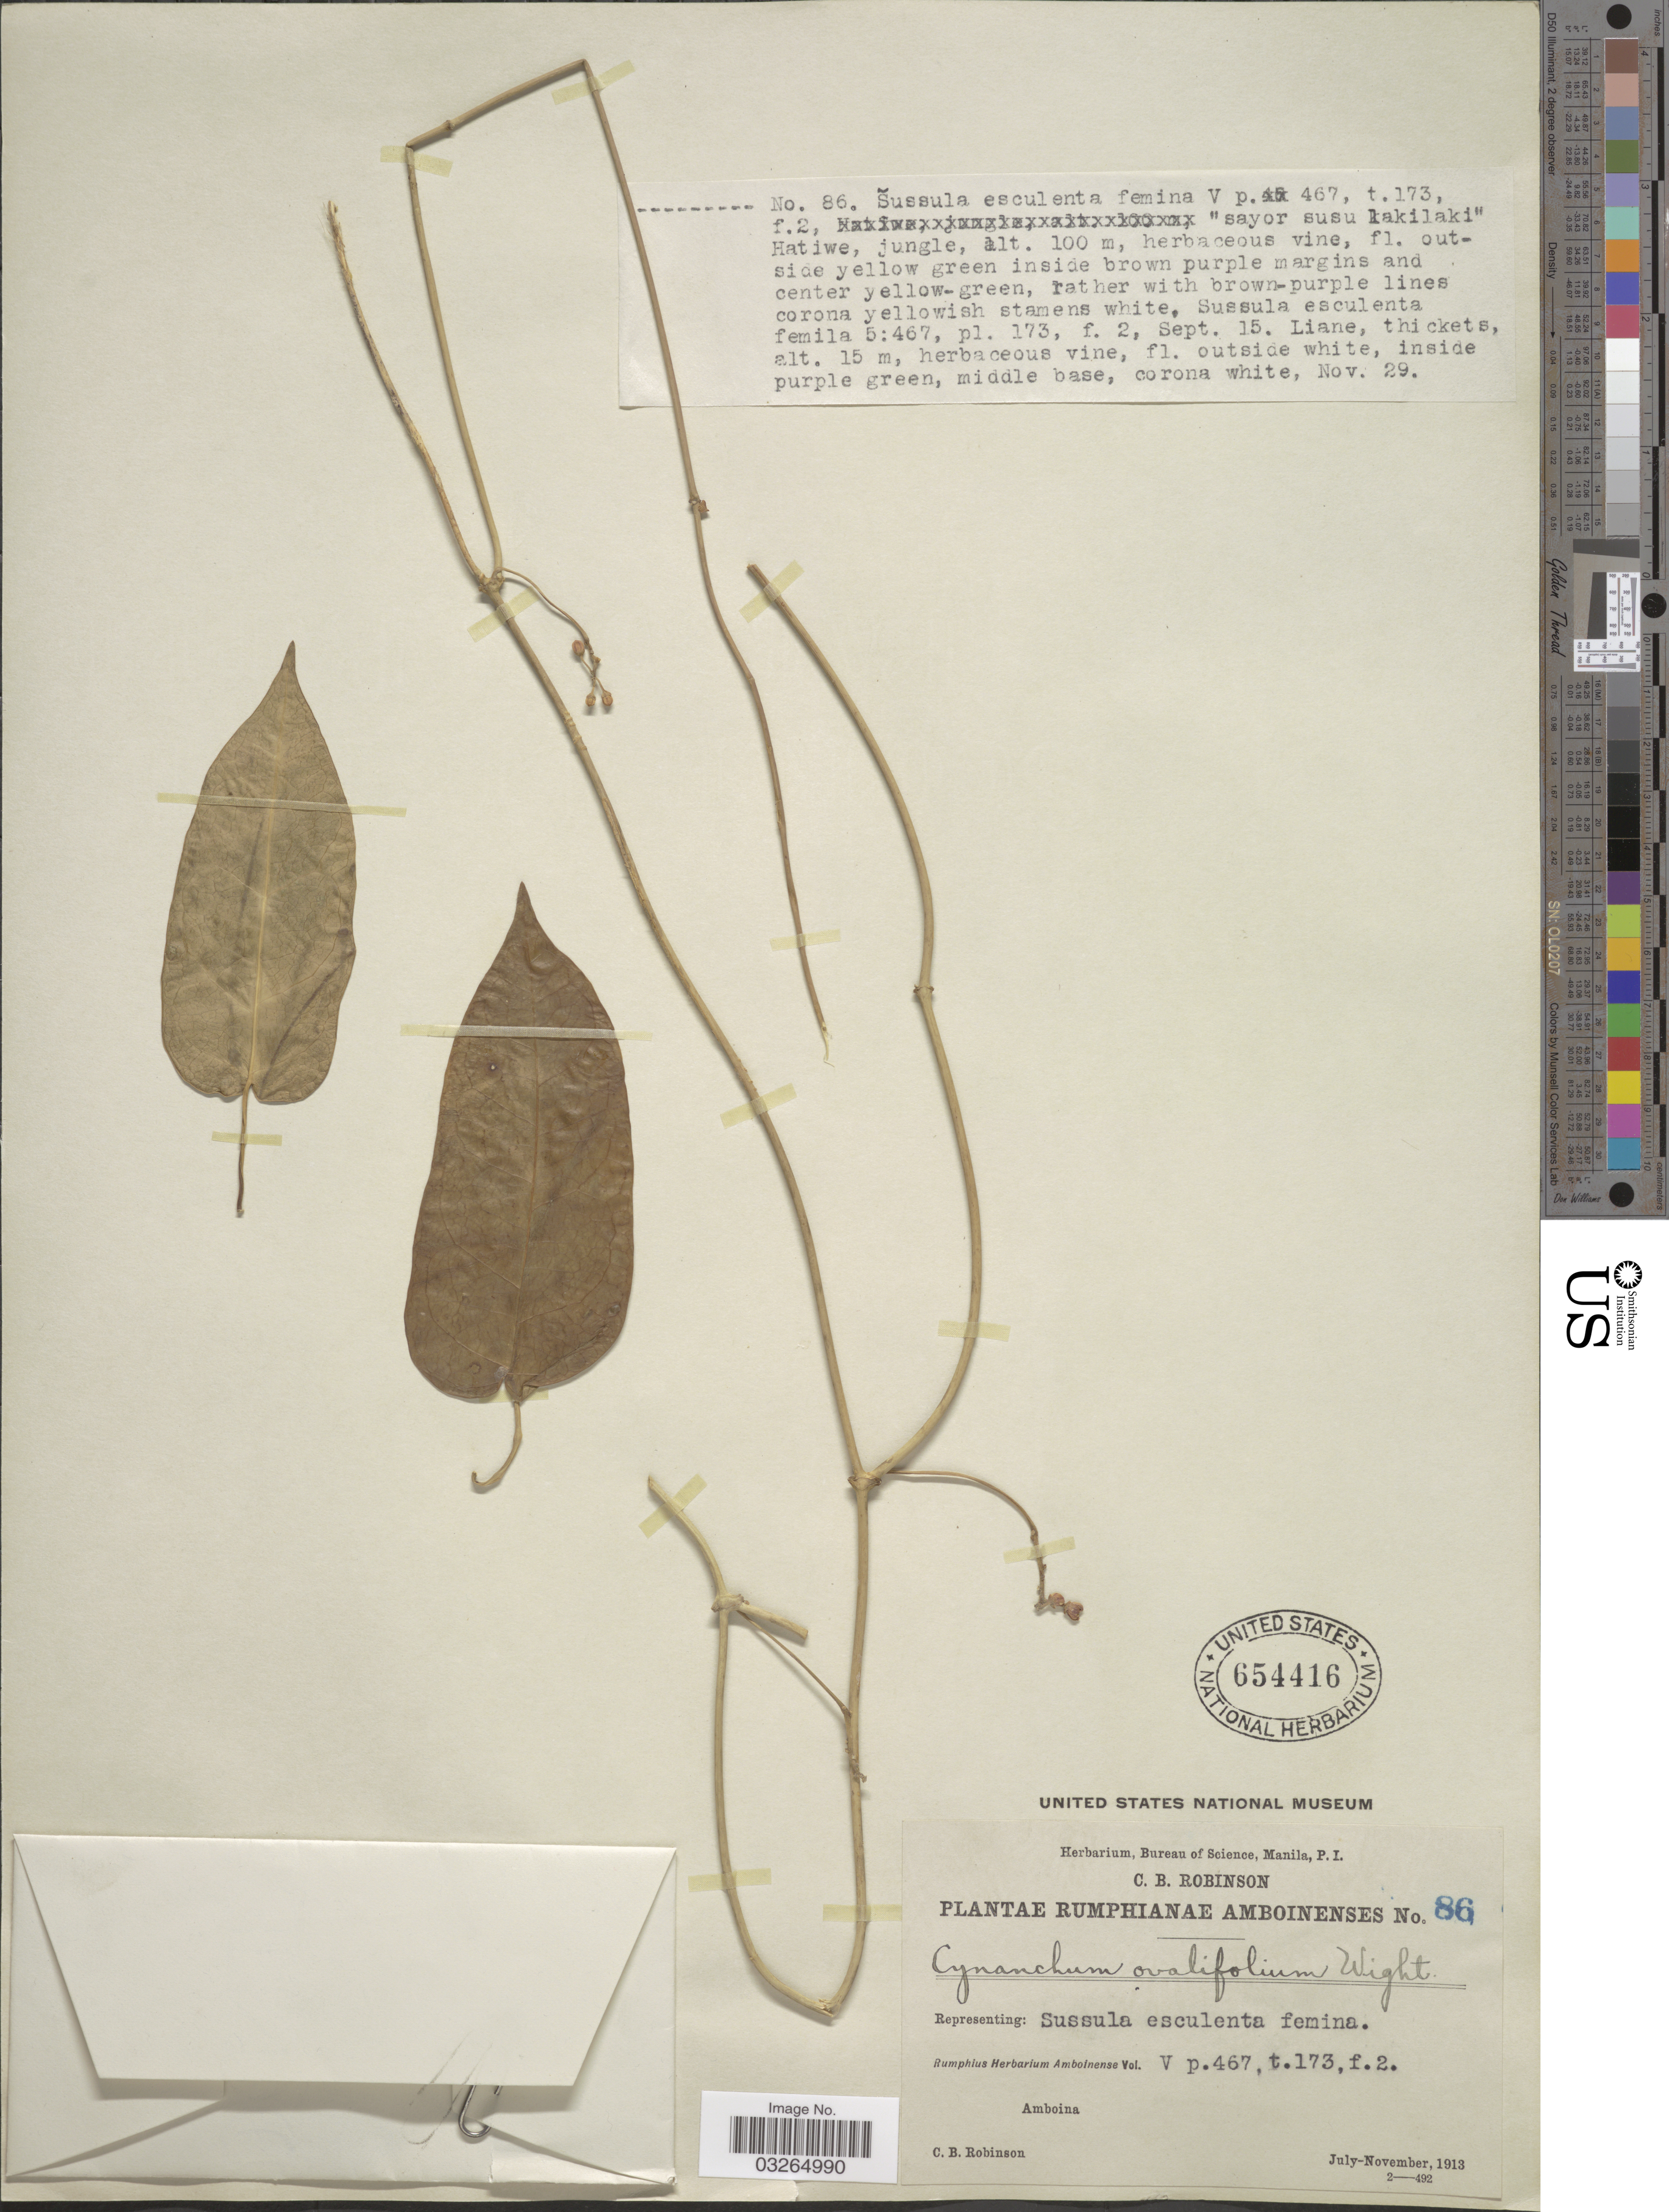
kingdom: Plantae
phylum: Tracheophyta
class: Magnoliopsida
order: Gentianales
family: Apocynaceae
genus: Cynanchum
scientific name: Cynanchum ovalifolium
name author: Wight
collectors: C. Robinson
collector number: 86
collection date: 1913-11-29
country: Indonesia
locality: Amboina.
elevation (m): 100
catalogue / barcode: US 654416